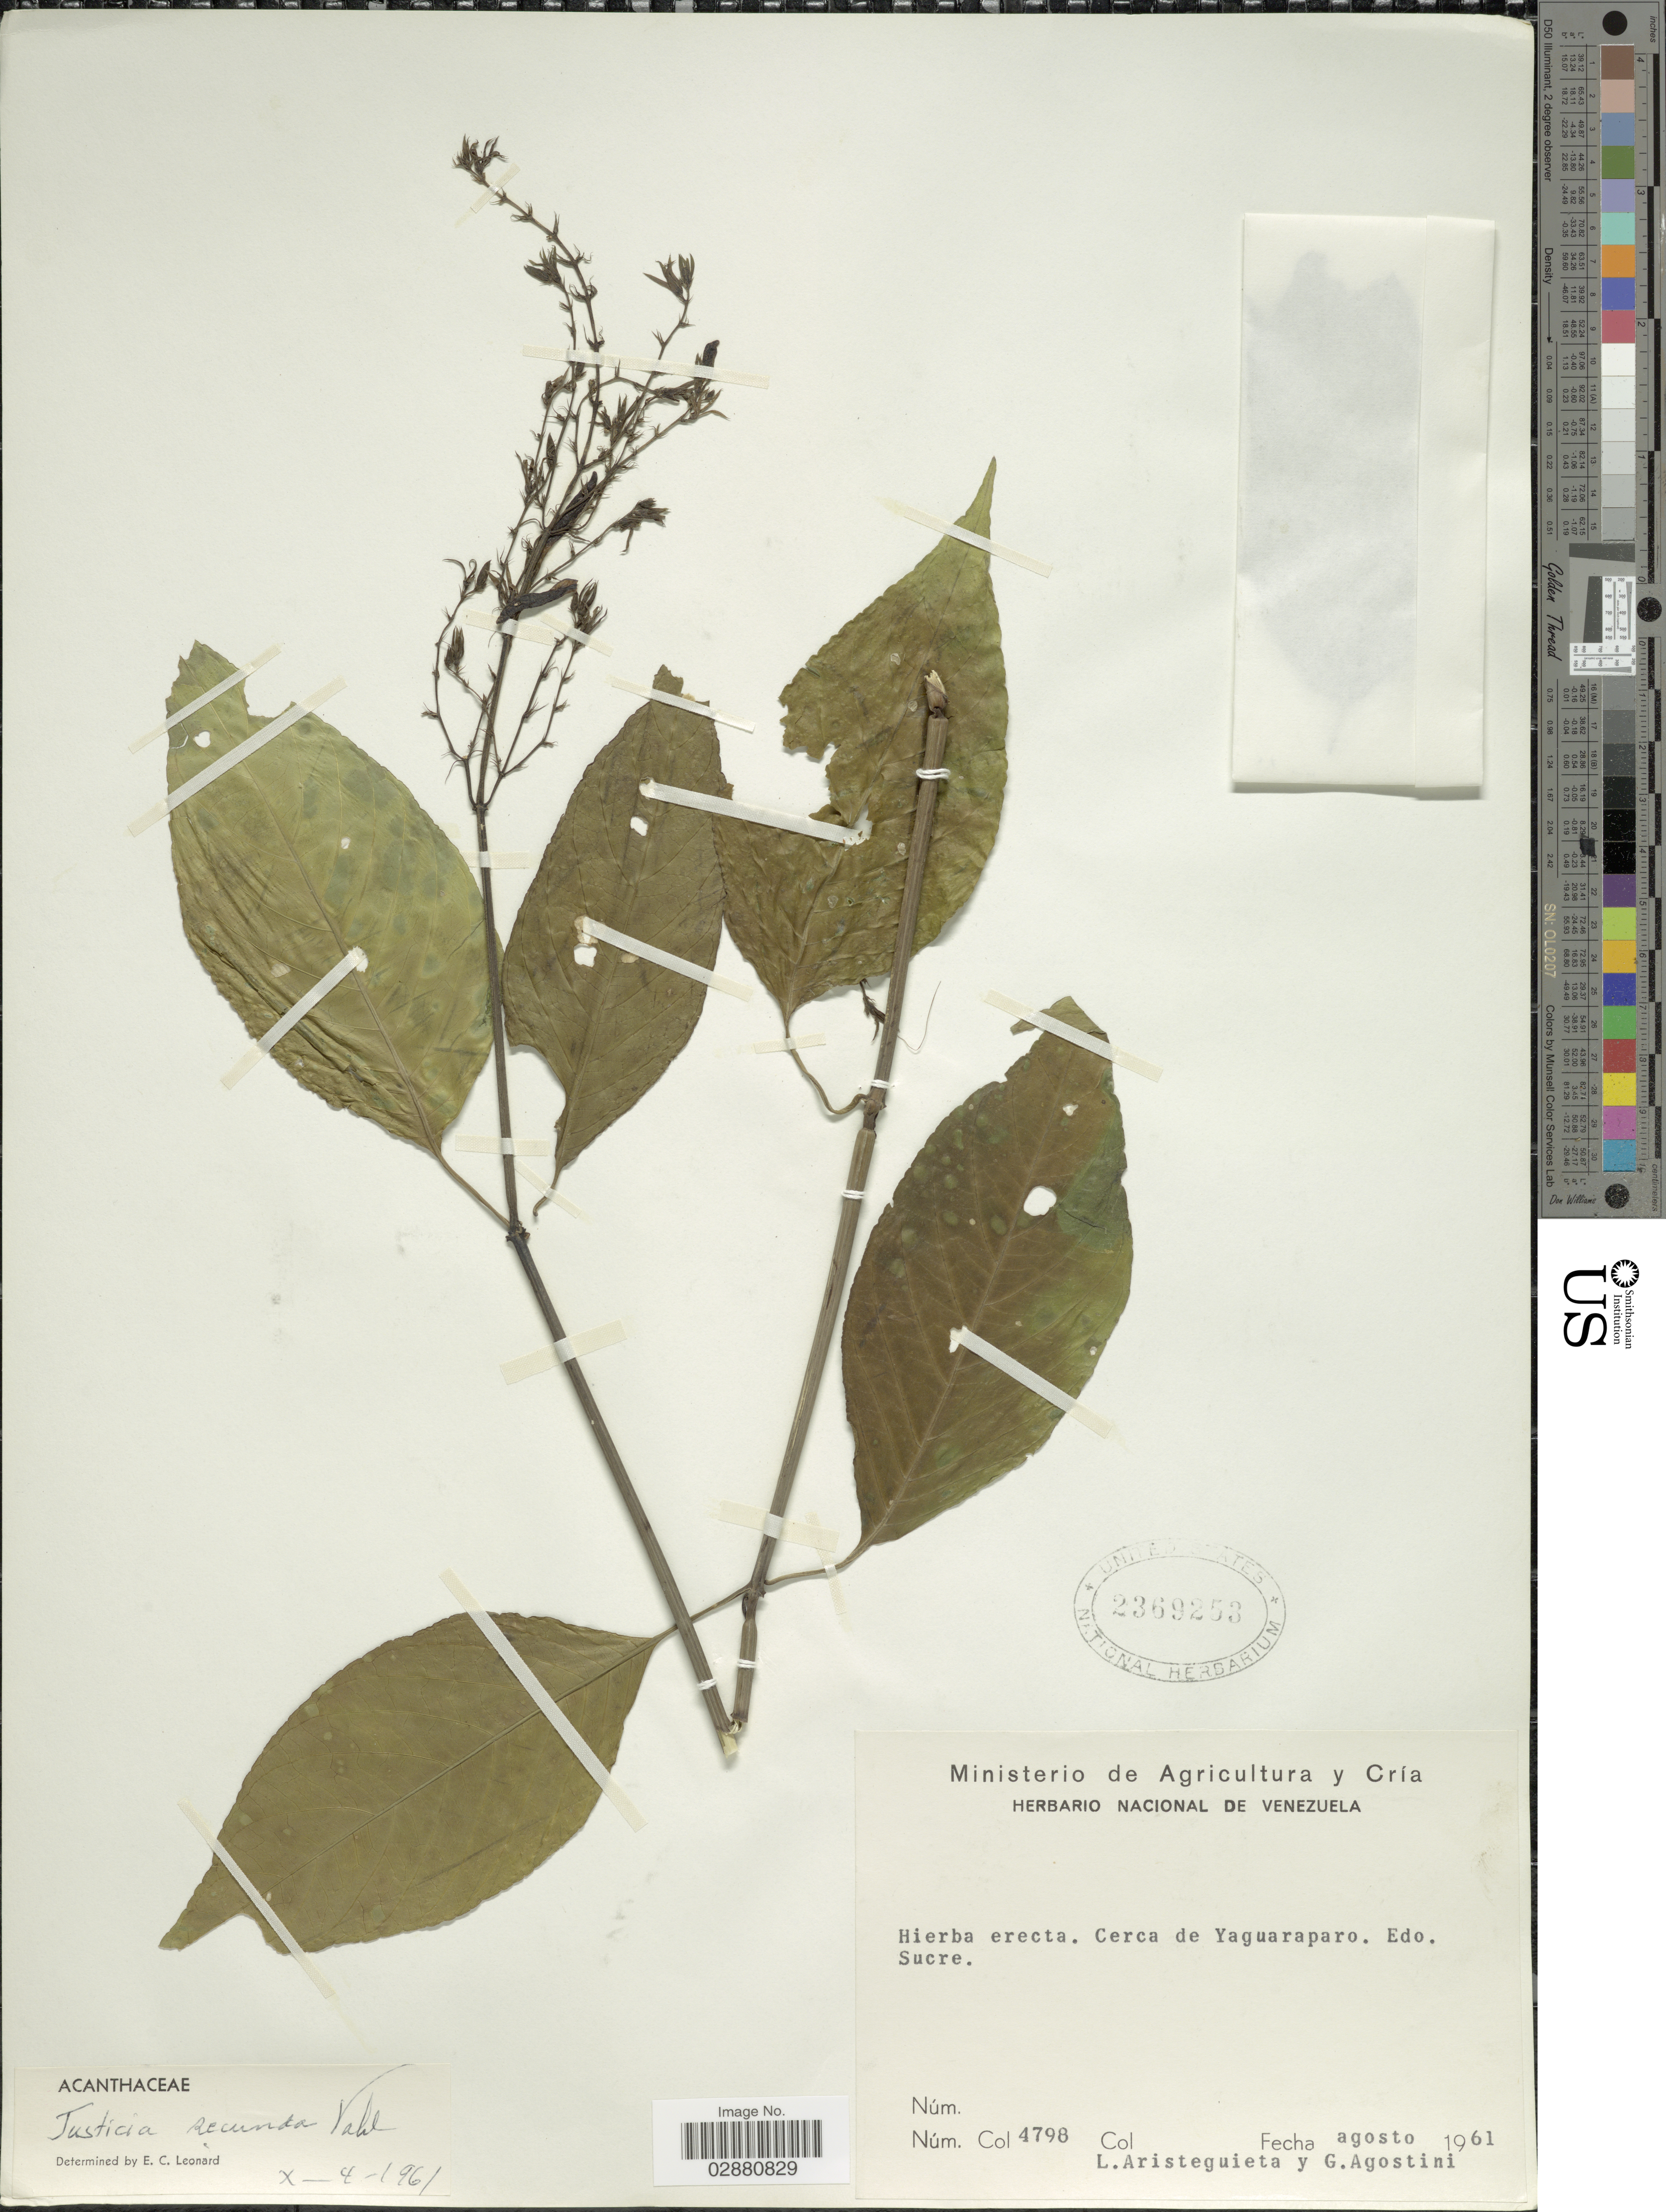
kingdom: Plantae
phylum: Tracheophyta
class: Magnoliopsida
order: Lamiales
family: Acanthaceae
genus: Justicia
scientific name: Justicia secunda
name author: Vahl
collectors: L. Aristeguieta & G. Agostini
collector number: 4798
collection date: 1961-08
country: Venezuela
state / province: Sucre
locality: Cerca de Yaguaraparo. Edo. Sucre.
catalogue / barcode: US 2369253